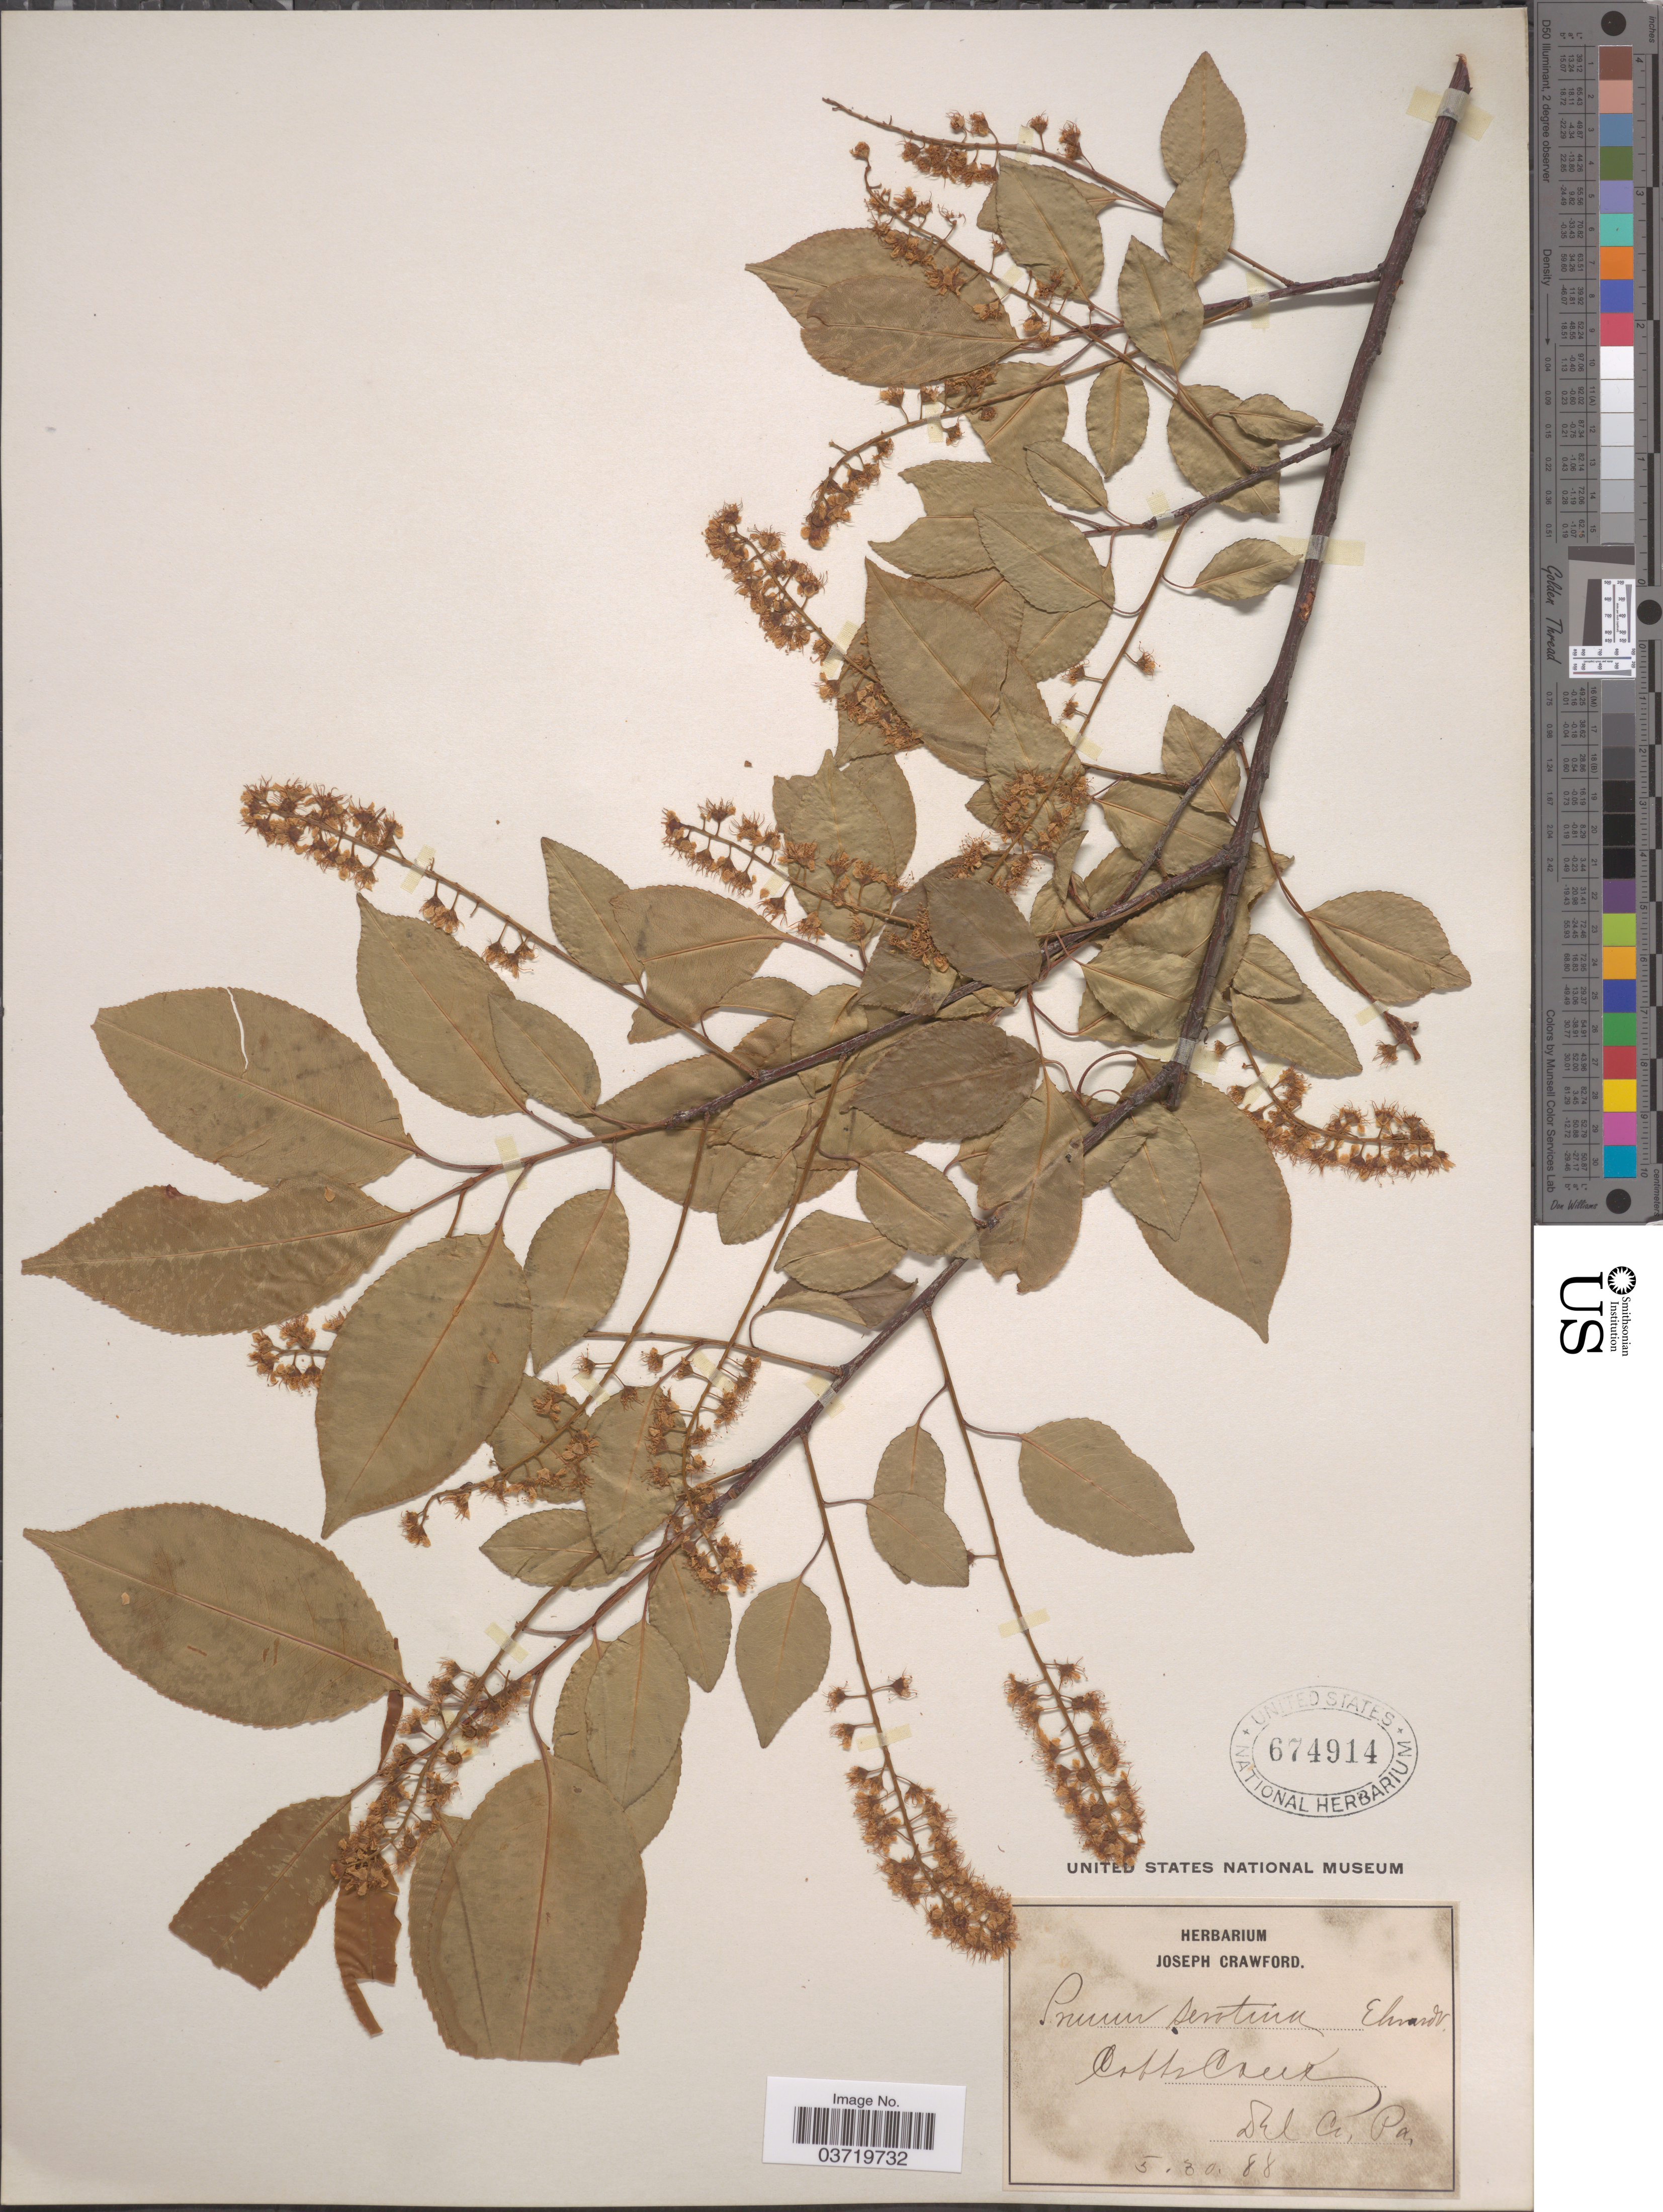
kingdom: Plantae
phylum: Tracheophyta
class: Magnoliopsida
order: Rosales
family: Rosaceae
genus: Prunus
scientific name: Prunus serotina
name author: Ehrh.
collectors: ex herb. Joseph Crawford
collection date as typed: Transcribed d/m/y: 30/5/88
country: United States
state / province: Pennsylvania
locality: Cobbs Creek, Del Co.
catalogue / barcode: US 674914